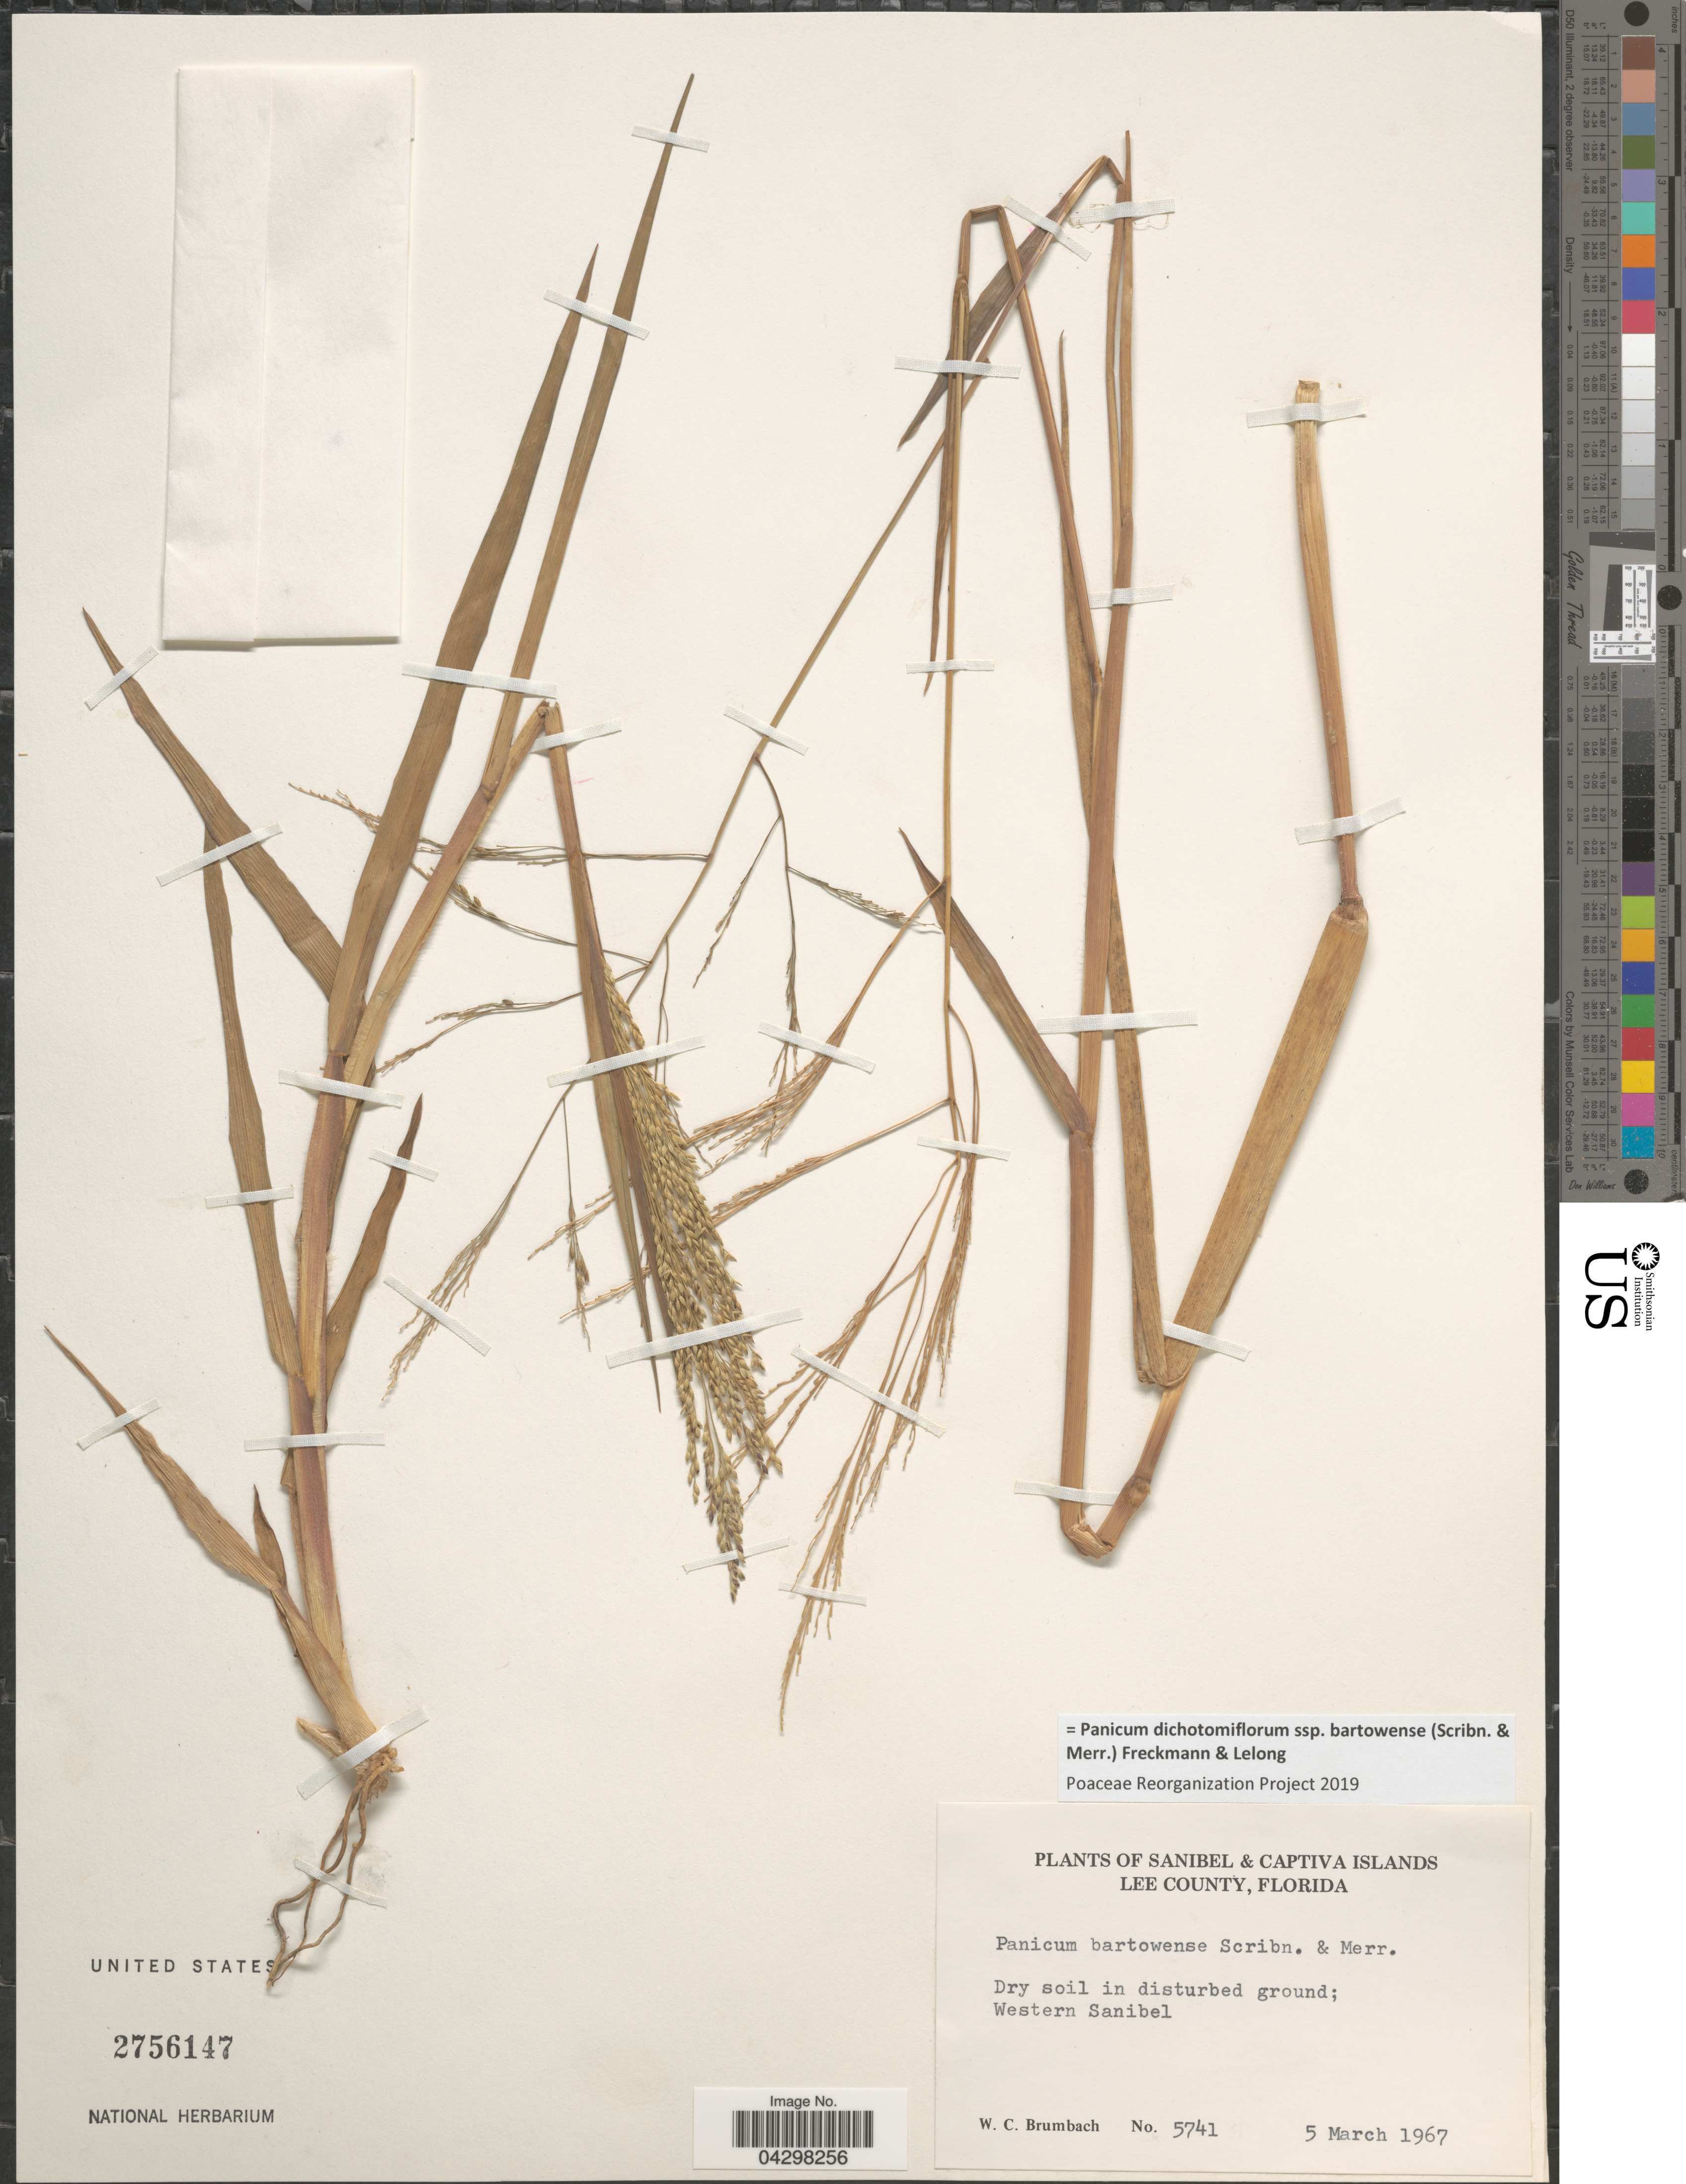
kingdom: Plantae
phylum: Tracheophyta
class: Liliopsida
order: Poales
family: Poaceae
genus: Panicum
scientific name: Panicum dichotomiflorum subsp. bartowense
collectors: W. C. Brumbach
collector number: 5741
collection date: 1967-03-05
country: United States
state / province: Florida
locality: Sanibel & Captiva Islands. Lee County. Dry soil in disturbed ground; Western Sanibel.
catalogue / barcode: US 2756147